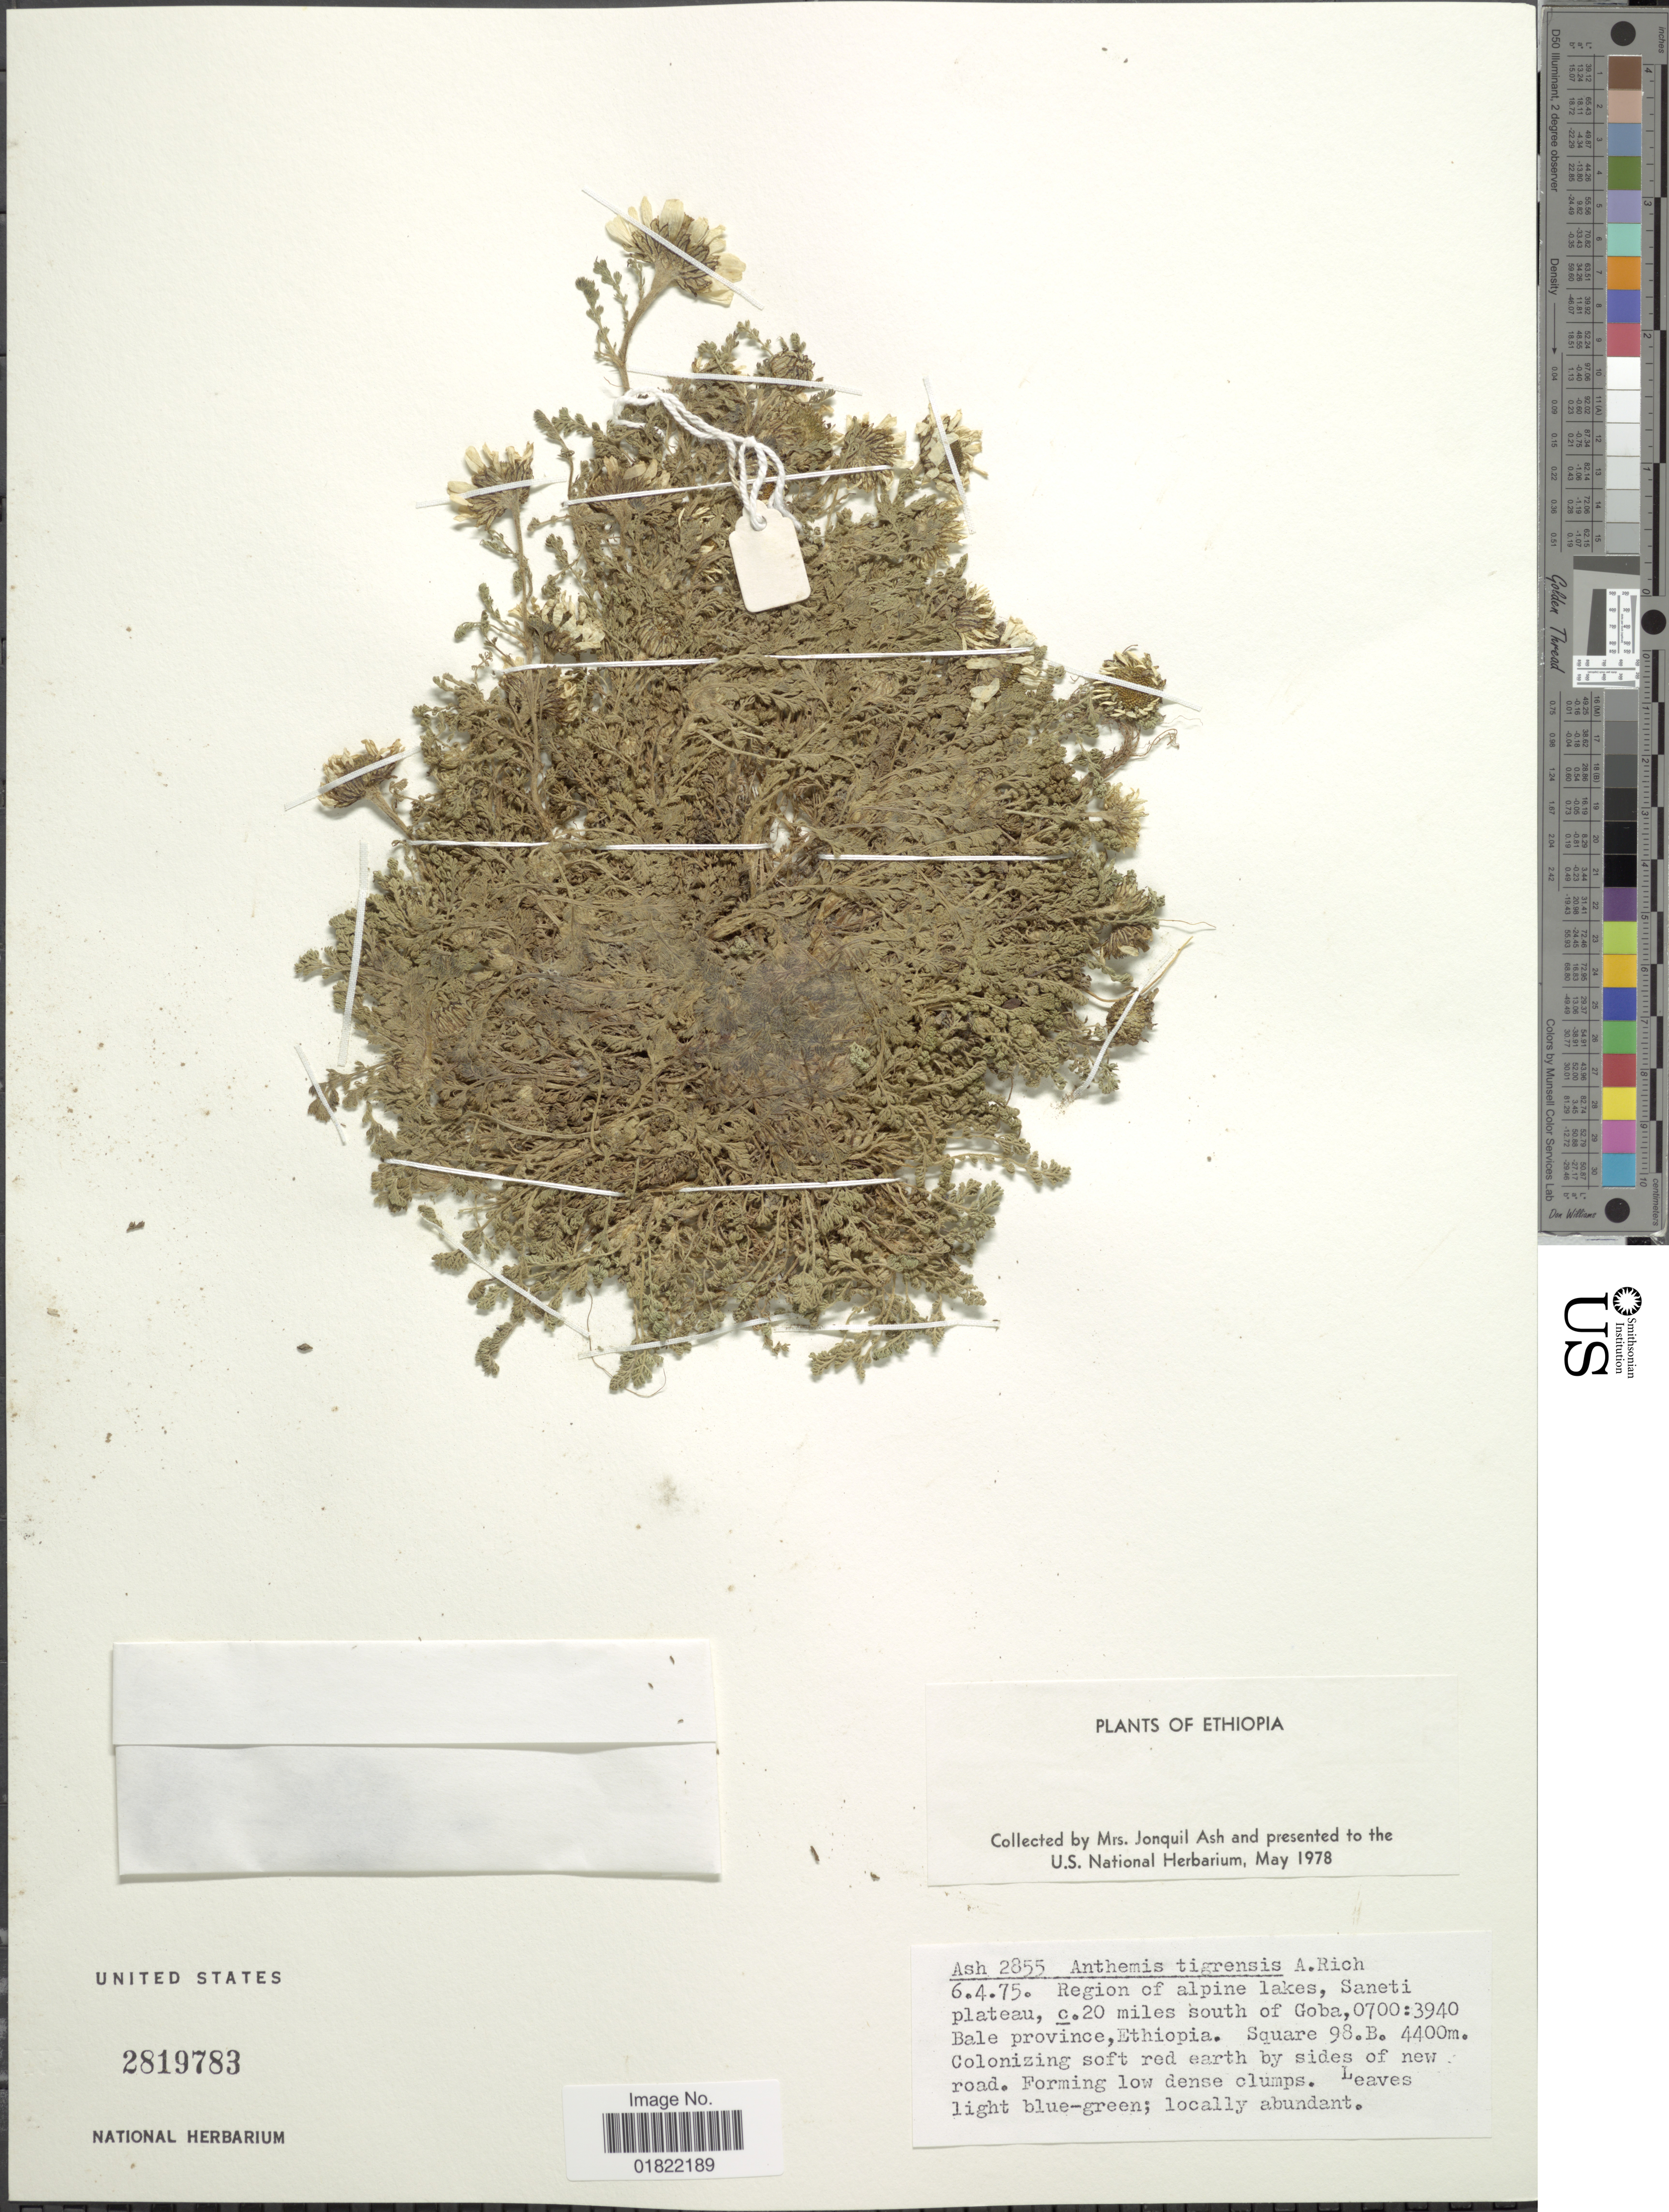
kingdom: Plantae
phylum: Tracheophyta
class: Magnoliopsida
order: Asterales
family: Asteraceae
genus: Anthemis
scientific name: Anthemis tigrensis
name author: J. Gay & A. Rich.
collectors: J. Ash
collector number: Ash 2855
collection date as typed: Transcribed d/m/y: 6/4/75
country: Ethiopia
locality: Region of alpine lakes, Saneti plateau, c. 20 miles south of Goba, Bale Province, Ethiopia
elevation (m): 4400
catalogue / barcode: US 2819783